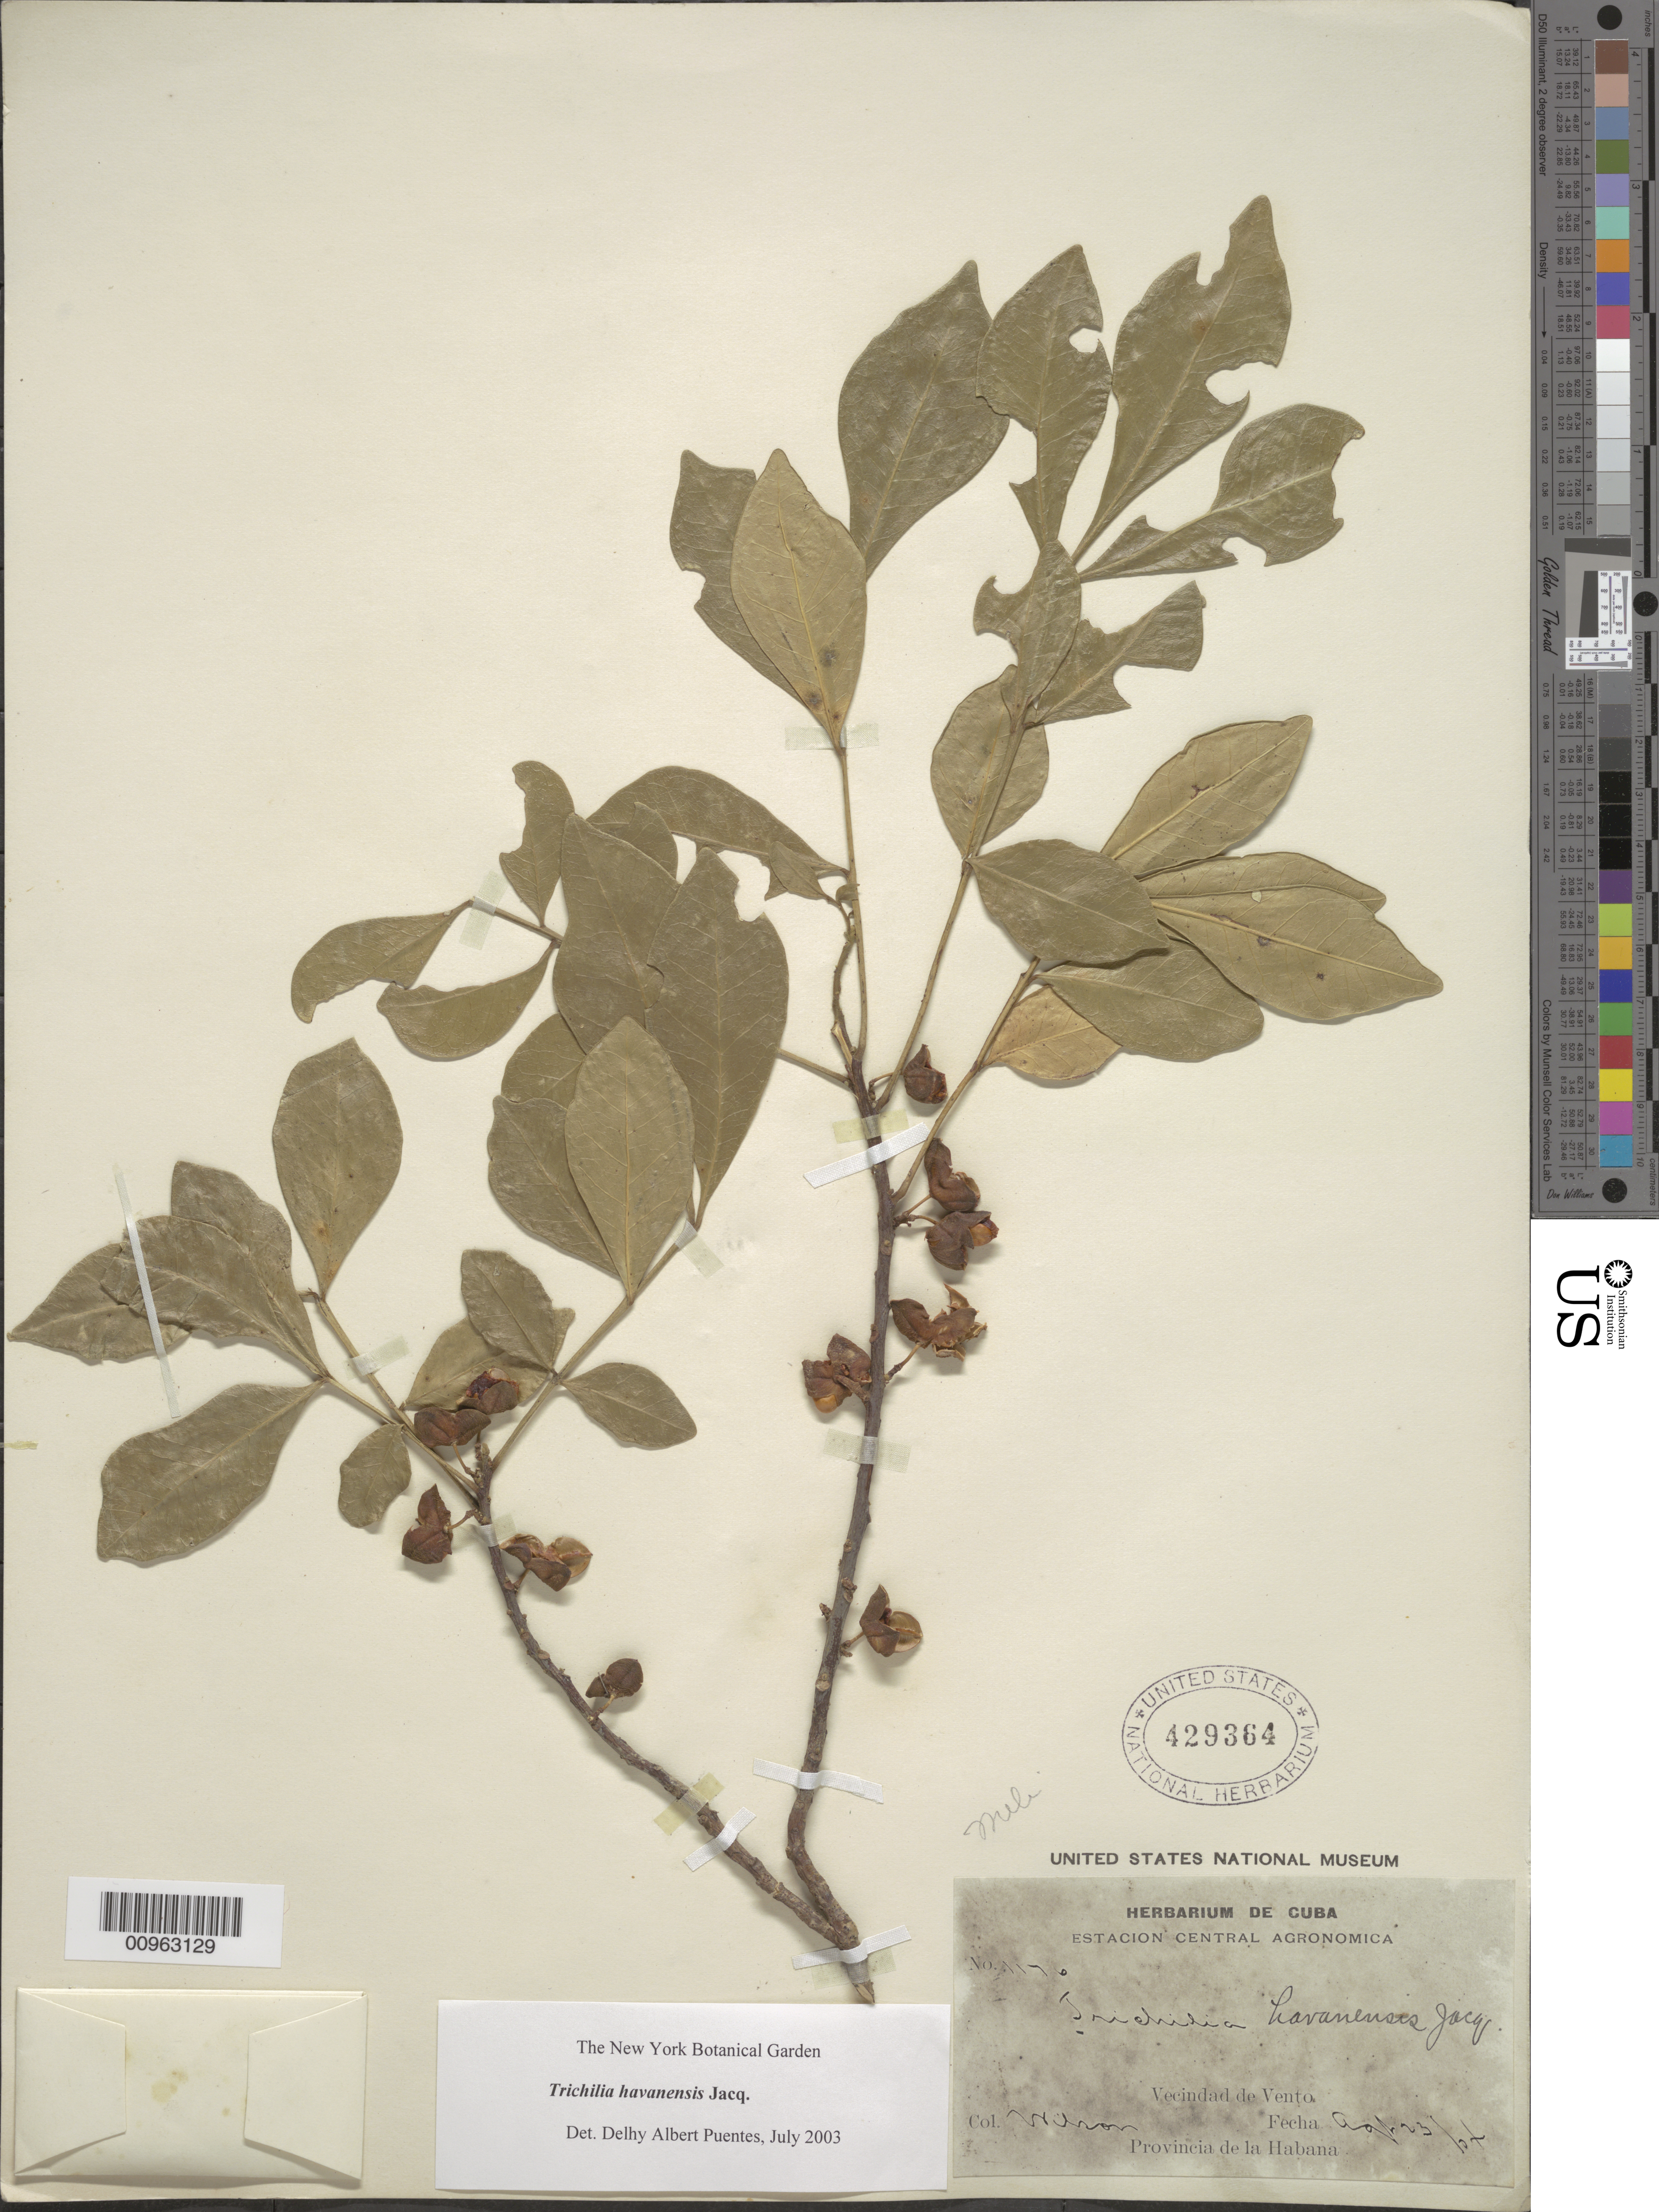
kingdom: Plantae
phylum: Tracheophyta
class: Magnoliopsida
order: Sapindales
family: Meliaceae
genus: Trichilia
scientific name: Trichilia havanensis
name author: Jacq.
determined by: Puentes, D. A.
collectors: -- Wilson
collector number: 1176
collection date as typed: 23 Apr 1904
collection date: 1904-04-23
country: Cuba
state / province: La Habana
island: Cuba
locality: Vecinidad de Vento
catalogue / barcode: US 429364